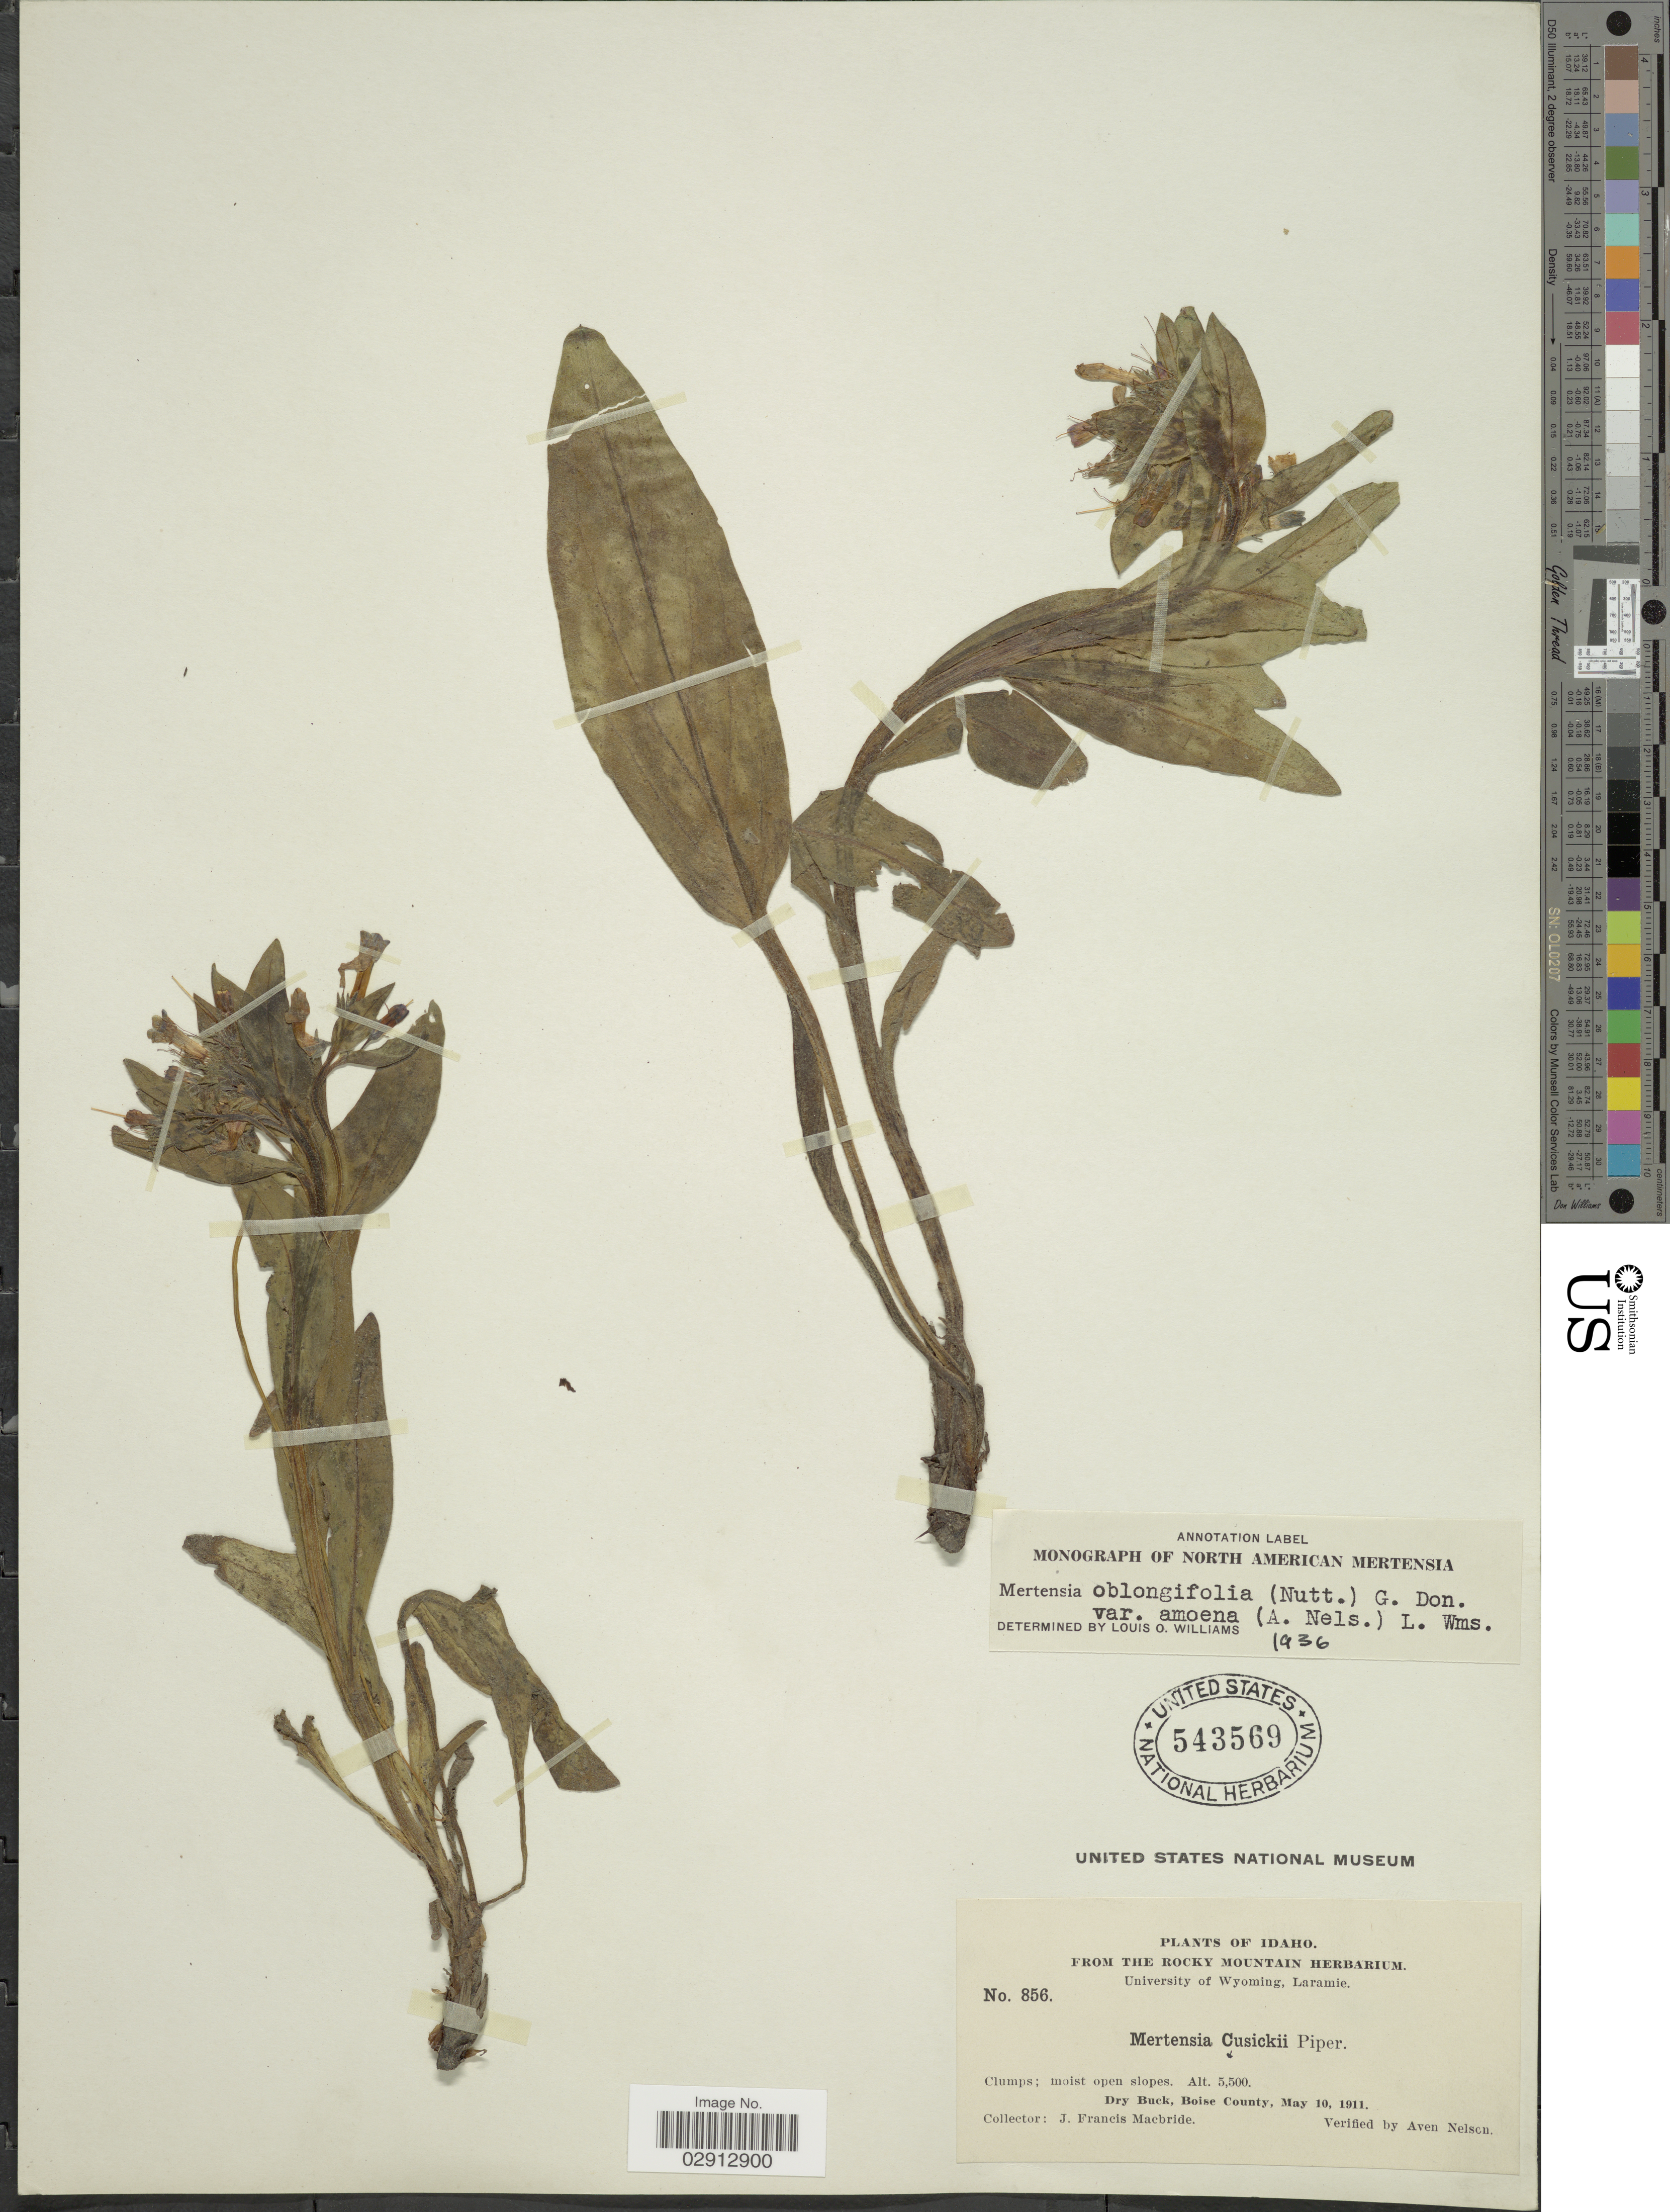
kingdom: Plantae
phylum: Tracheophyta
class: Magnoliopsida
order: Boraginales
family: Boraginaceae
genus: Mertensia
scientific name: Mertensia oblongifolia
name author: (Nutt.) G. Don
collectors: J. F. Macbride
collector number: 856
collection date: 1911-05-10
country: United States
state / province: Idaho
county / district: Boise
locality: Dry Buck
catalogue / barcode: US 543569